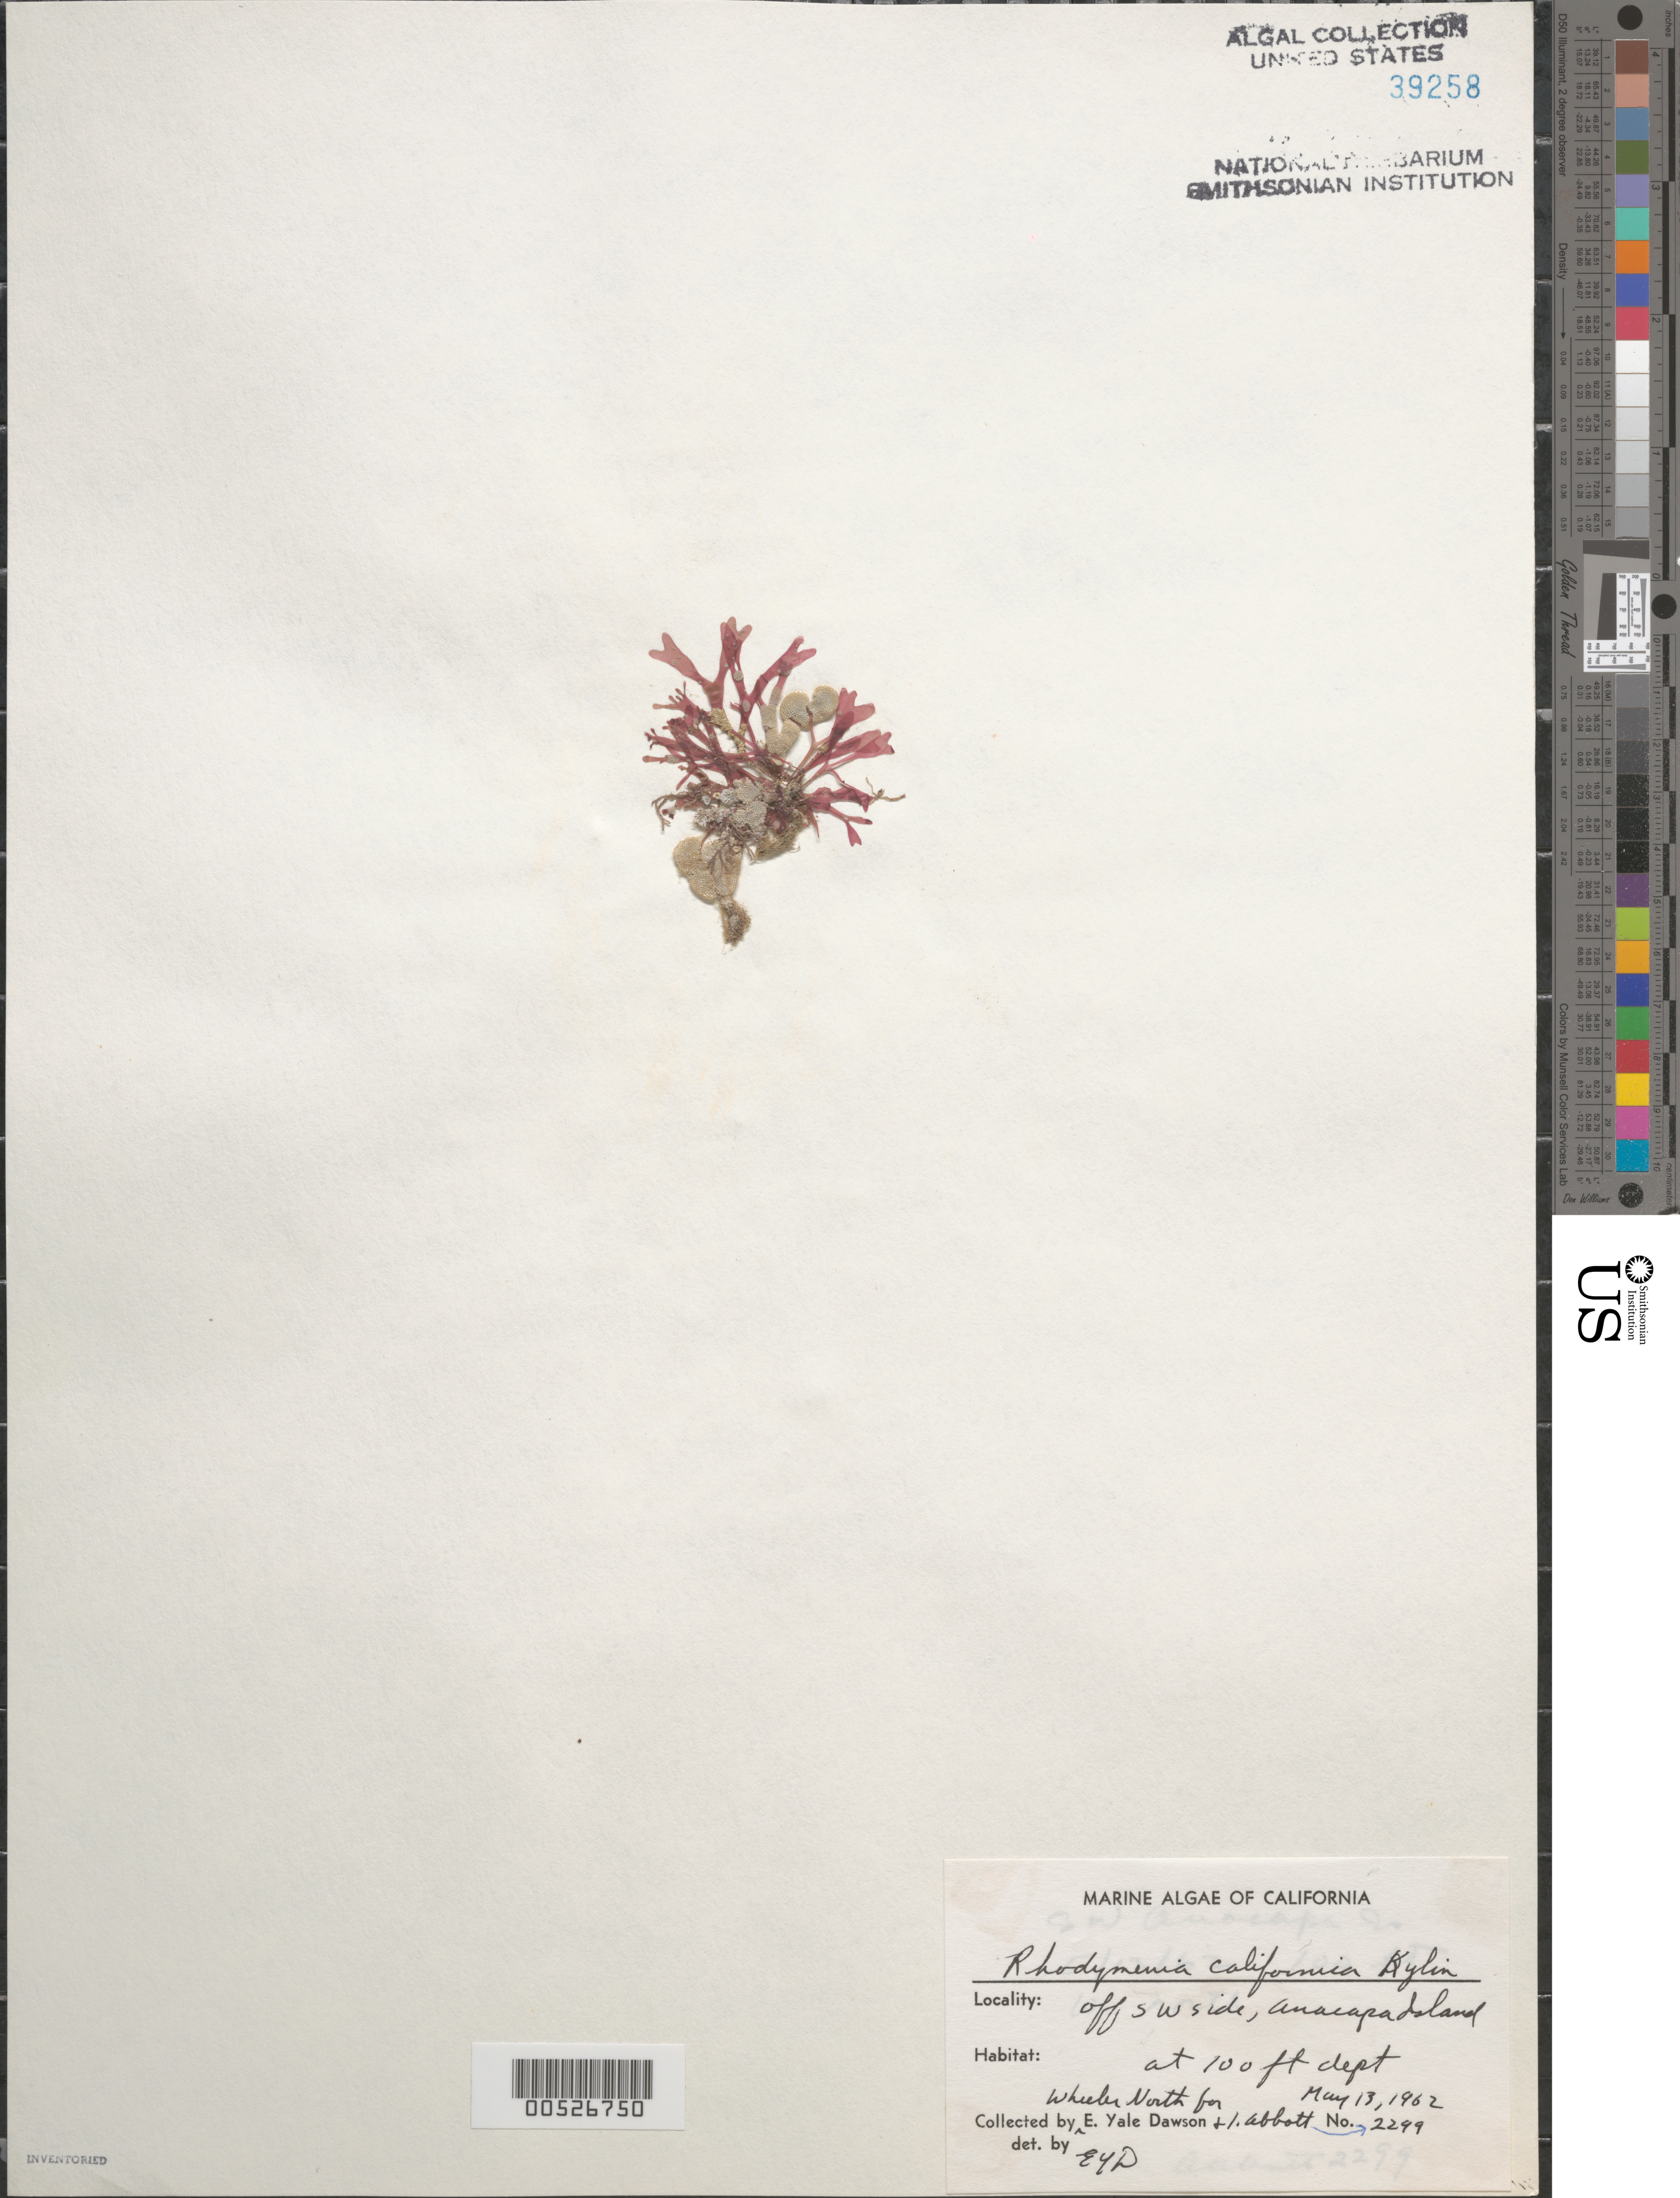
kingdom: Plantae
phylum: Rhodophyta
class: Florideophyceae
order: Rhodymeniales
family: Rhodymeniaceae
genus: Rhodymenia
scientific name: Rhodymenia californica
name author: Kylin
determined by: Dawson, E. Y.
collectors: W. North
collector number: IAA 2299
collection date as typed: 13 May 1962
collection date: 1962-05-13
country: United States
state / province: California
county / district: Ventura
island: Anacapa Island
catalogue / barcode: US 39258